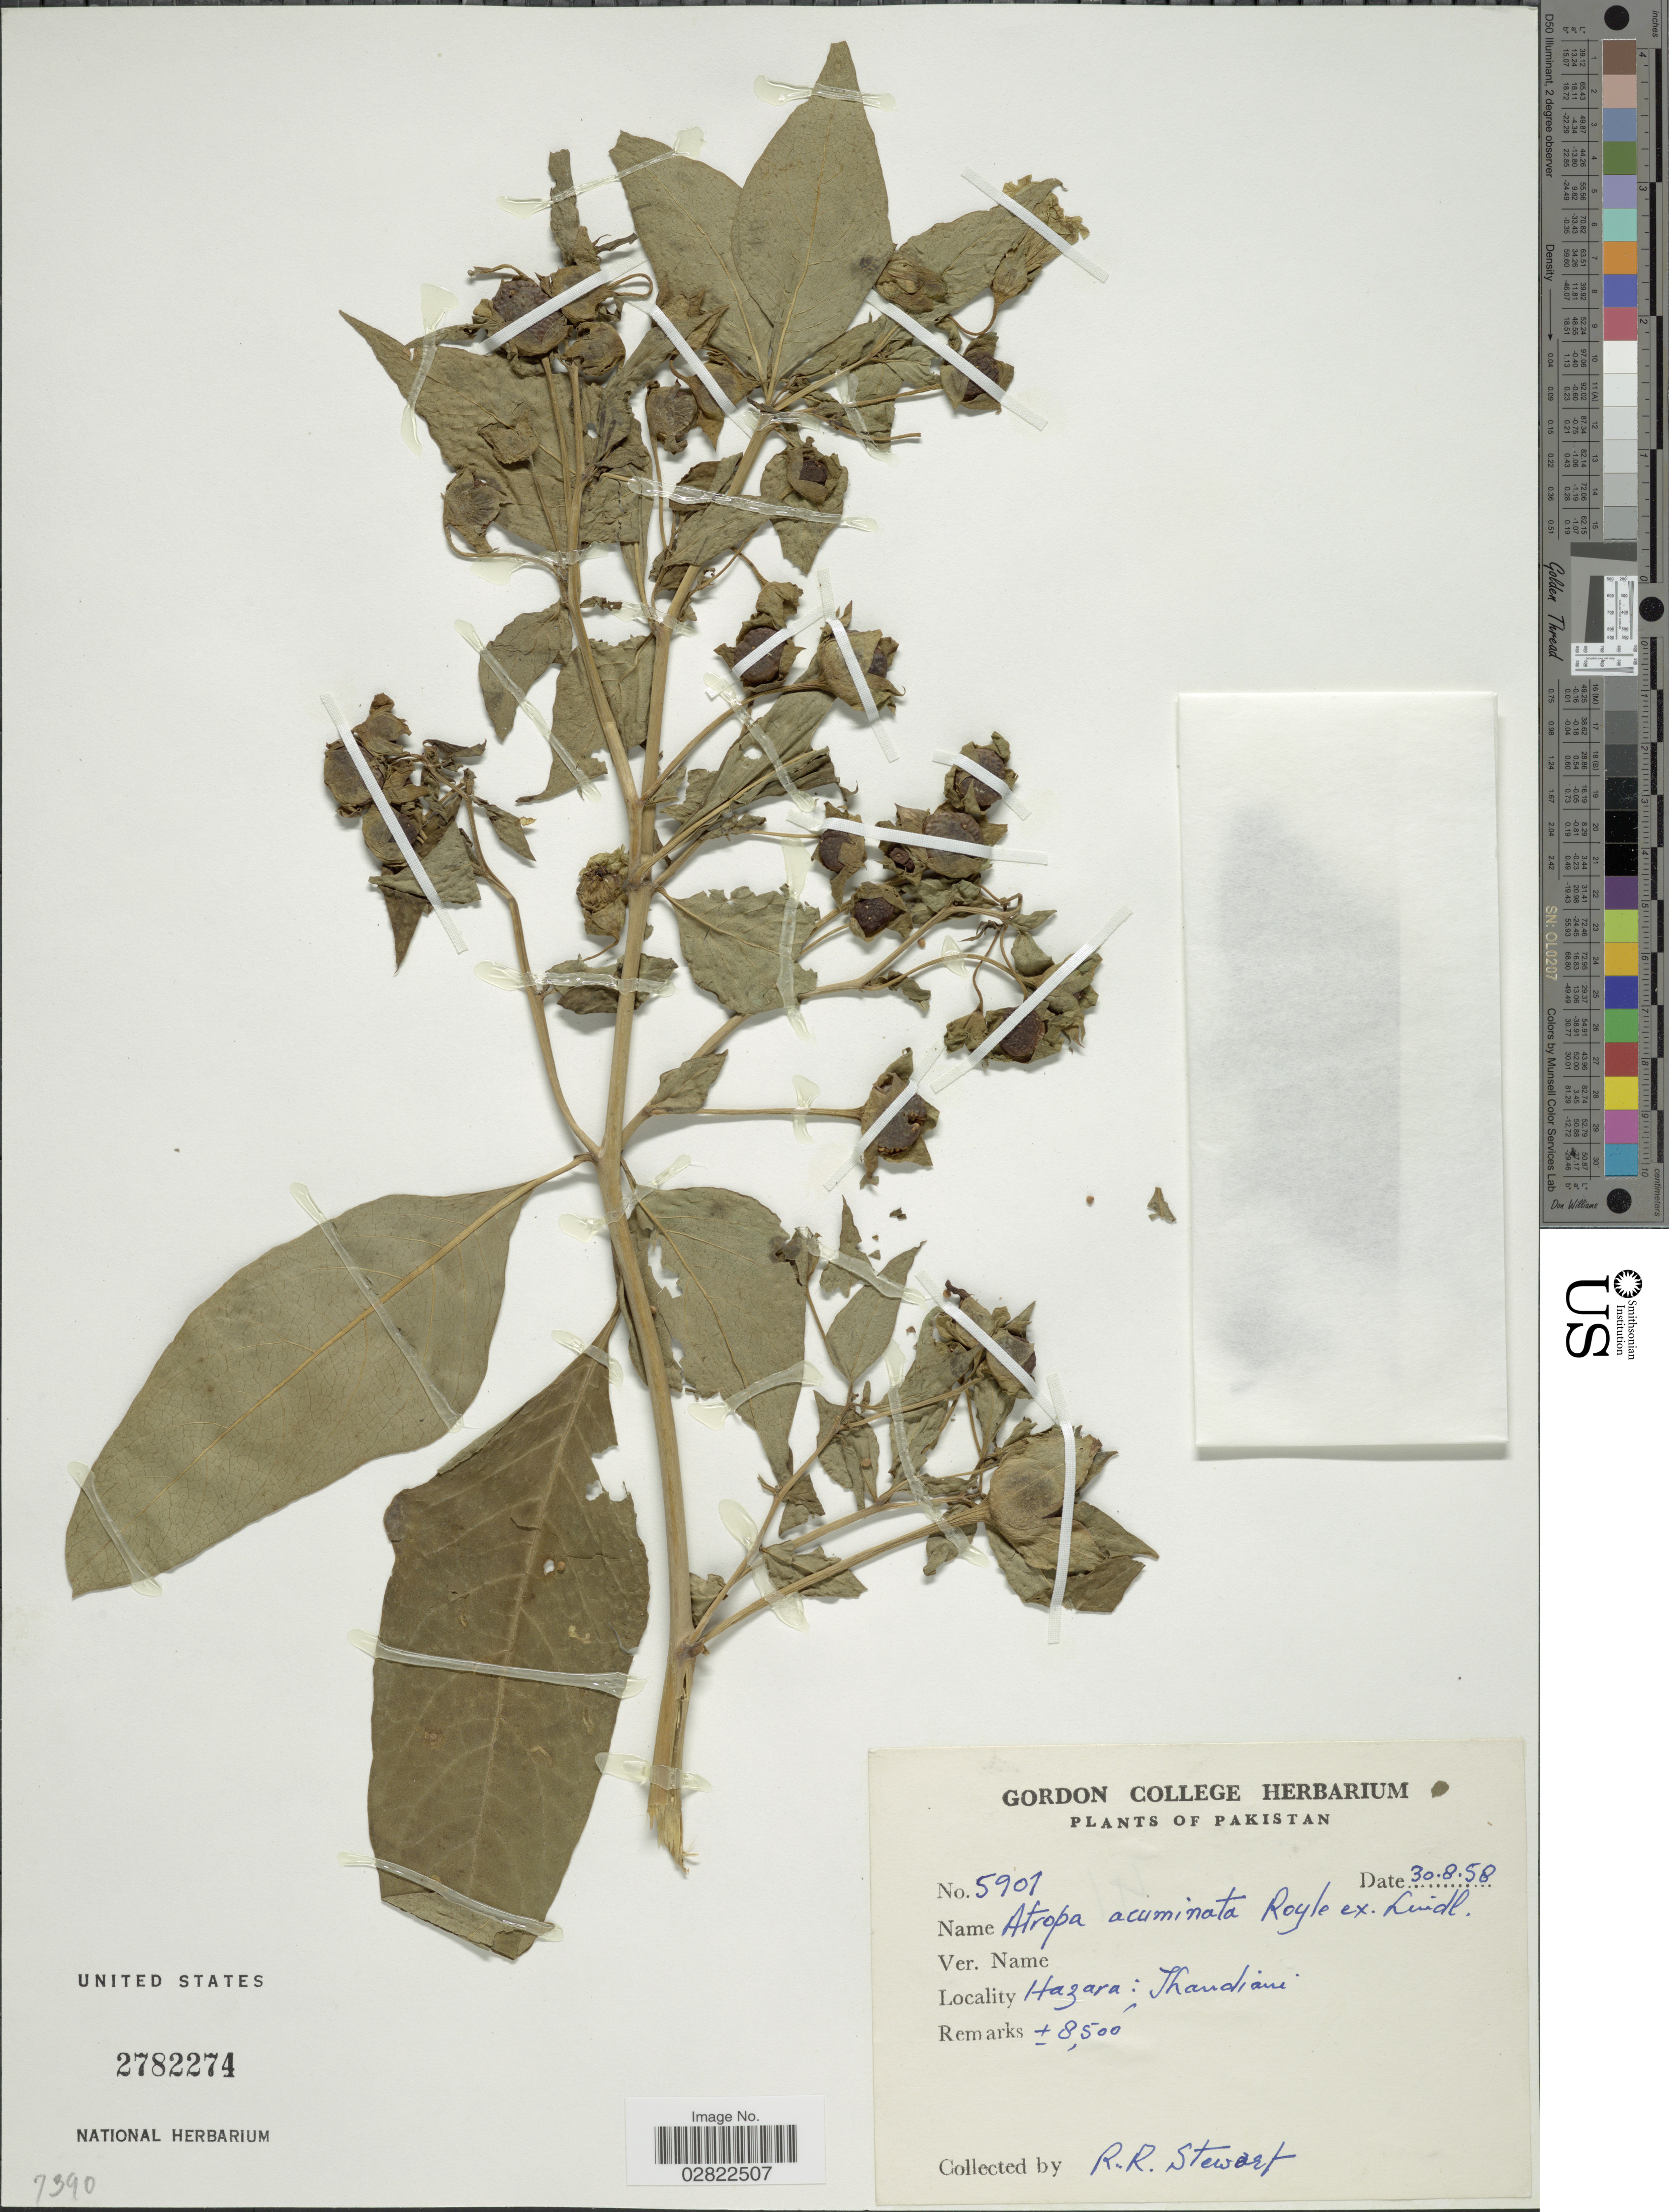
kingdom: Plantae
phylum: Tracheophyta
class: Magnoliopsida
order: Solanales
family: Solanaceae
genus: Atropa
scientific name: Atropa acuminata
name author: Royle ex Lindl.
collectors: R. R. Stewart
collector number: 5901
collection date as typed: Transcribed d/m/y: 30/8/58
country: Pakistan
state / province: Khyber Pakhtunkhwa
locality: Hazara: Thandiani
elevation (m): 2591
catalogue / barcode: US 2782274